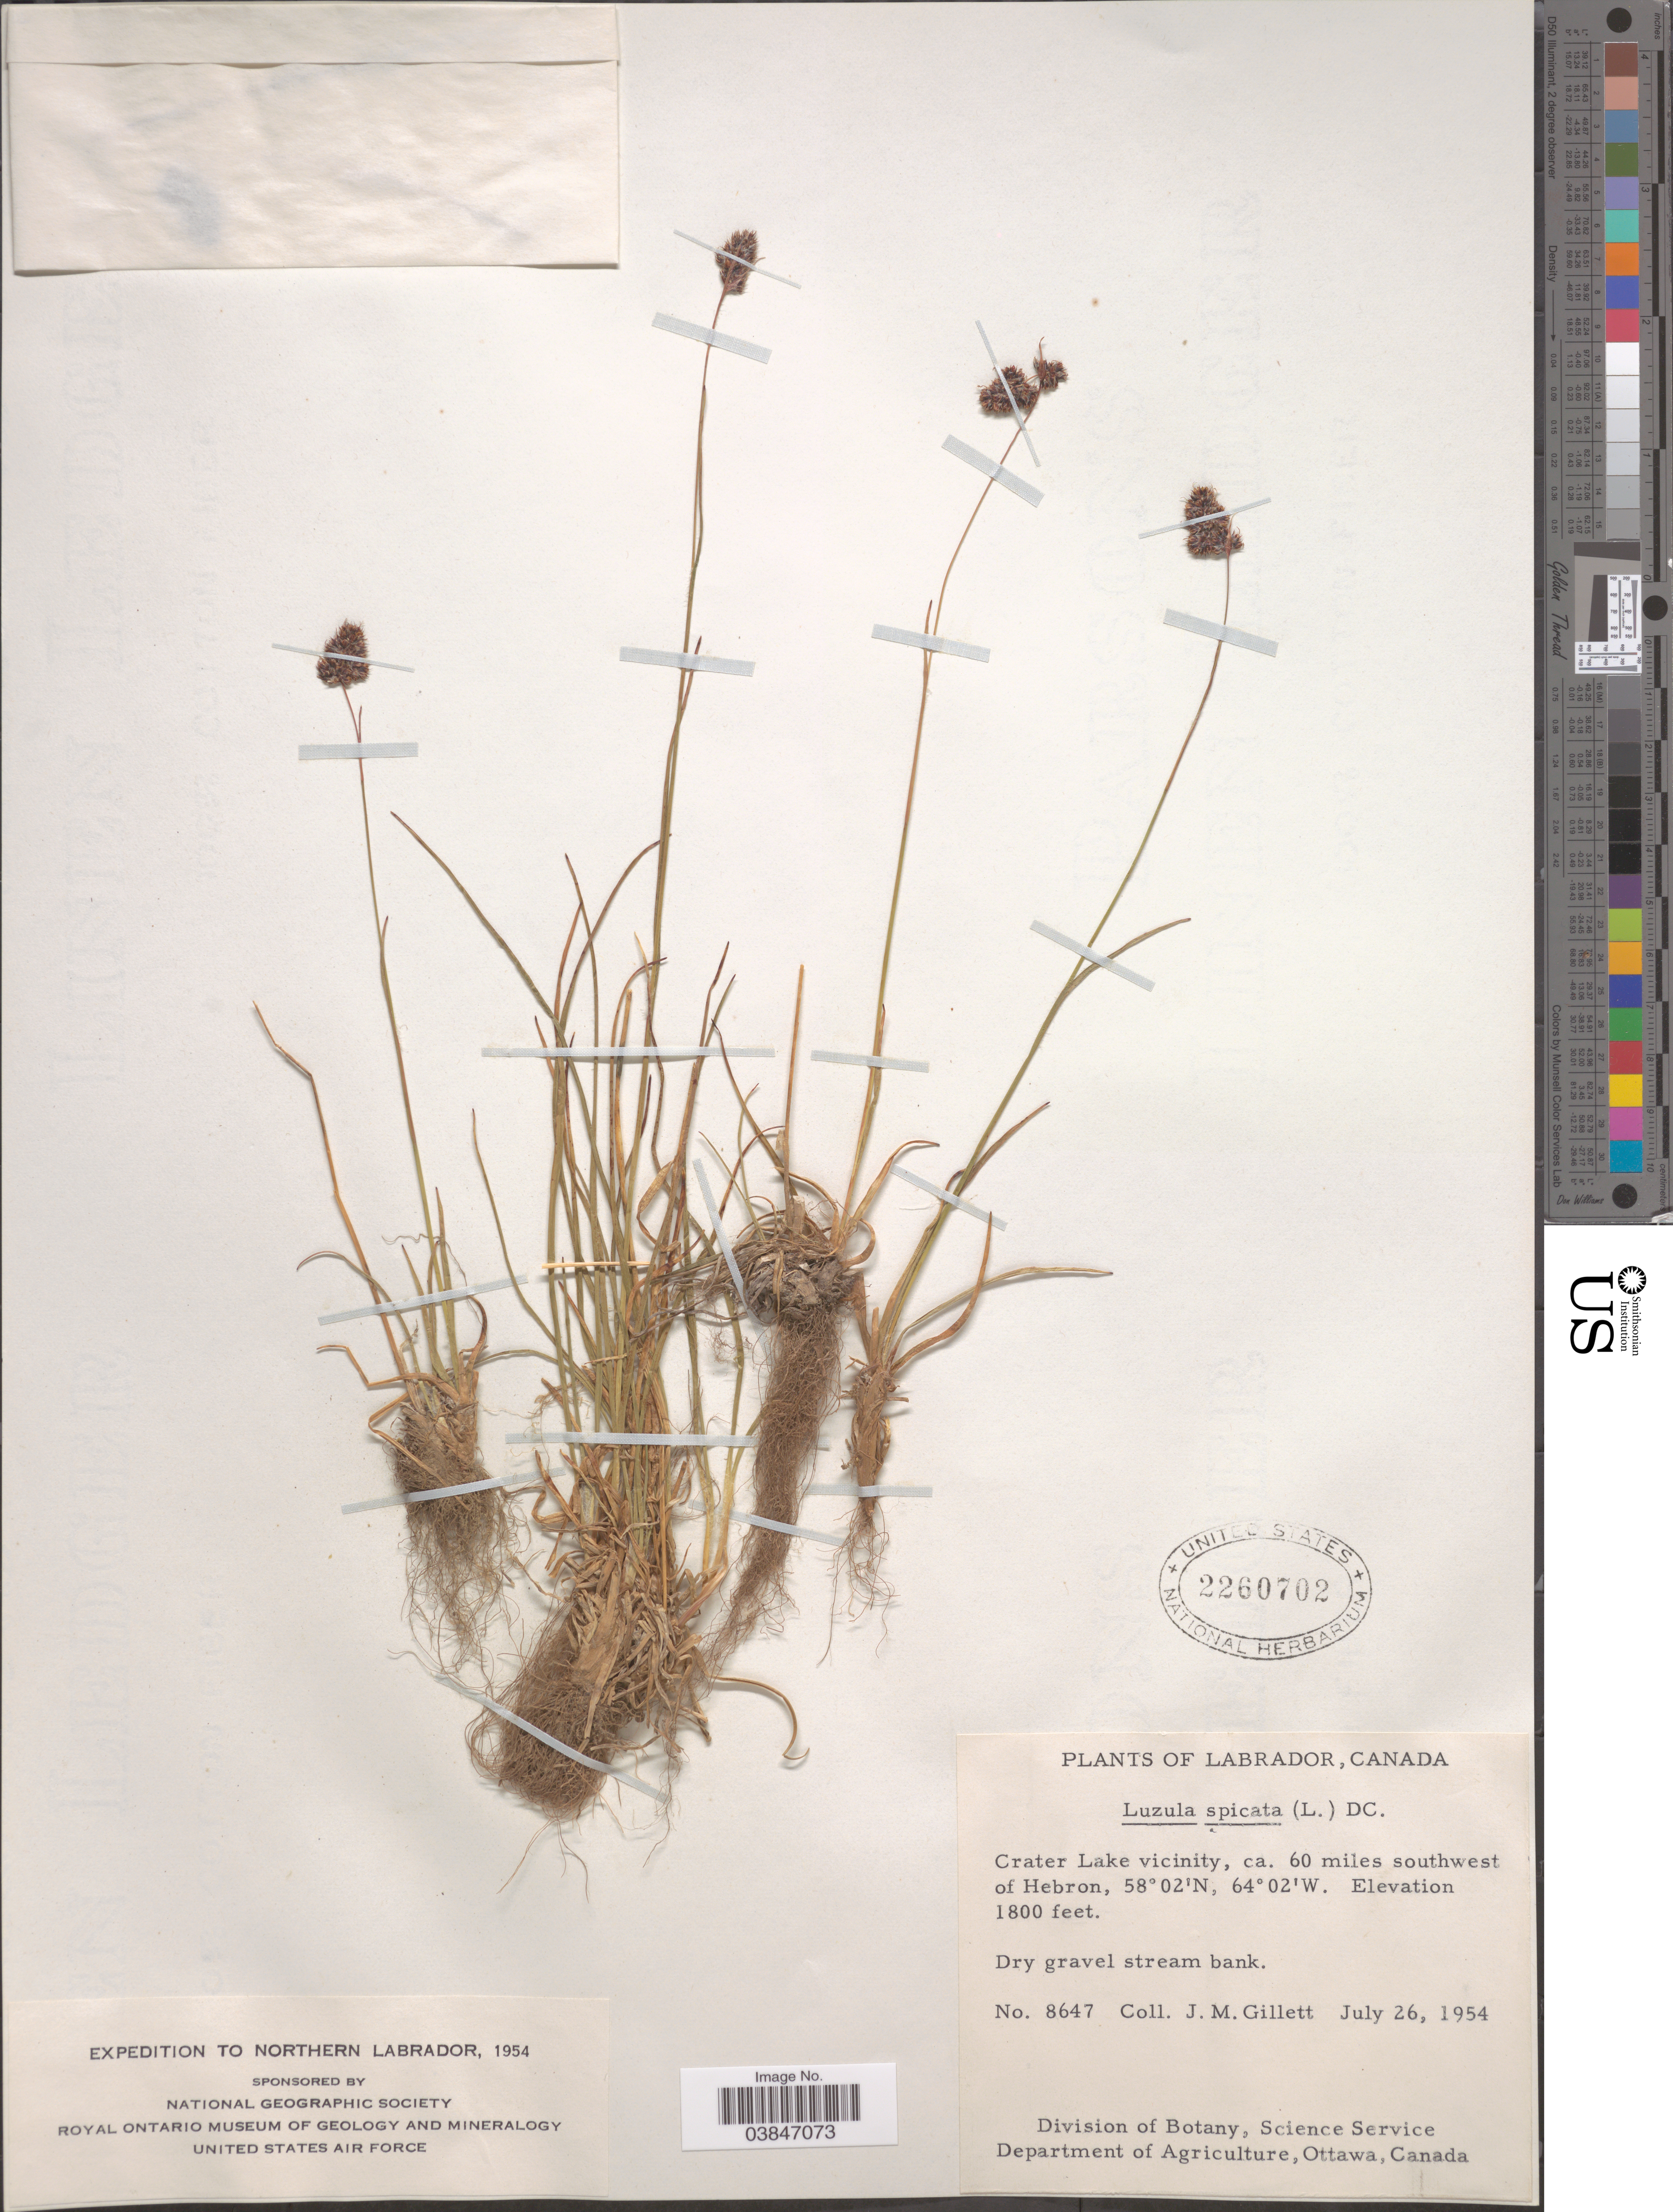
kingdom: Plantae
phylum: Tracheophyta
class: Liliopsida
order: Poales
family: Juncaceae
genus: Luzula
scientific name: Luzula spicata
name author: (L.) DC.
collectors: J. M. Gillett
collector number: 8647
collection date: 1954-07-26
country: Canada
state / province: Newfoundland and Labrador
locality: Northern Labrador. Labrador. Crater Lake vicinity, ca. 60 miles southwest of Hebron.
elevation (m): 549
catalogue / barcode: US 2260702